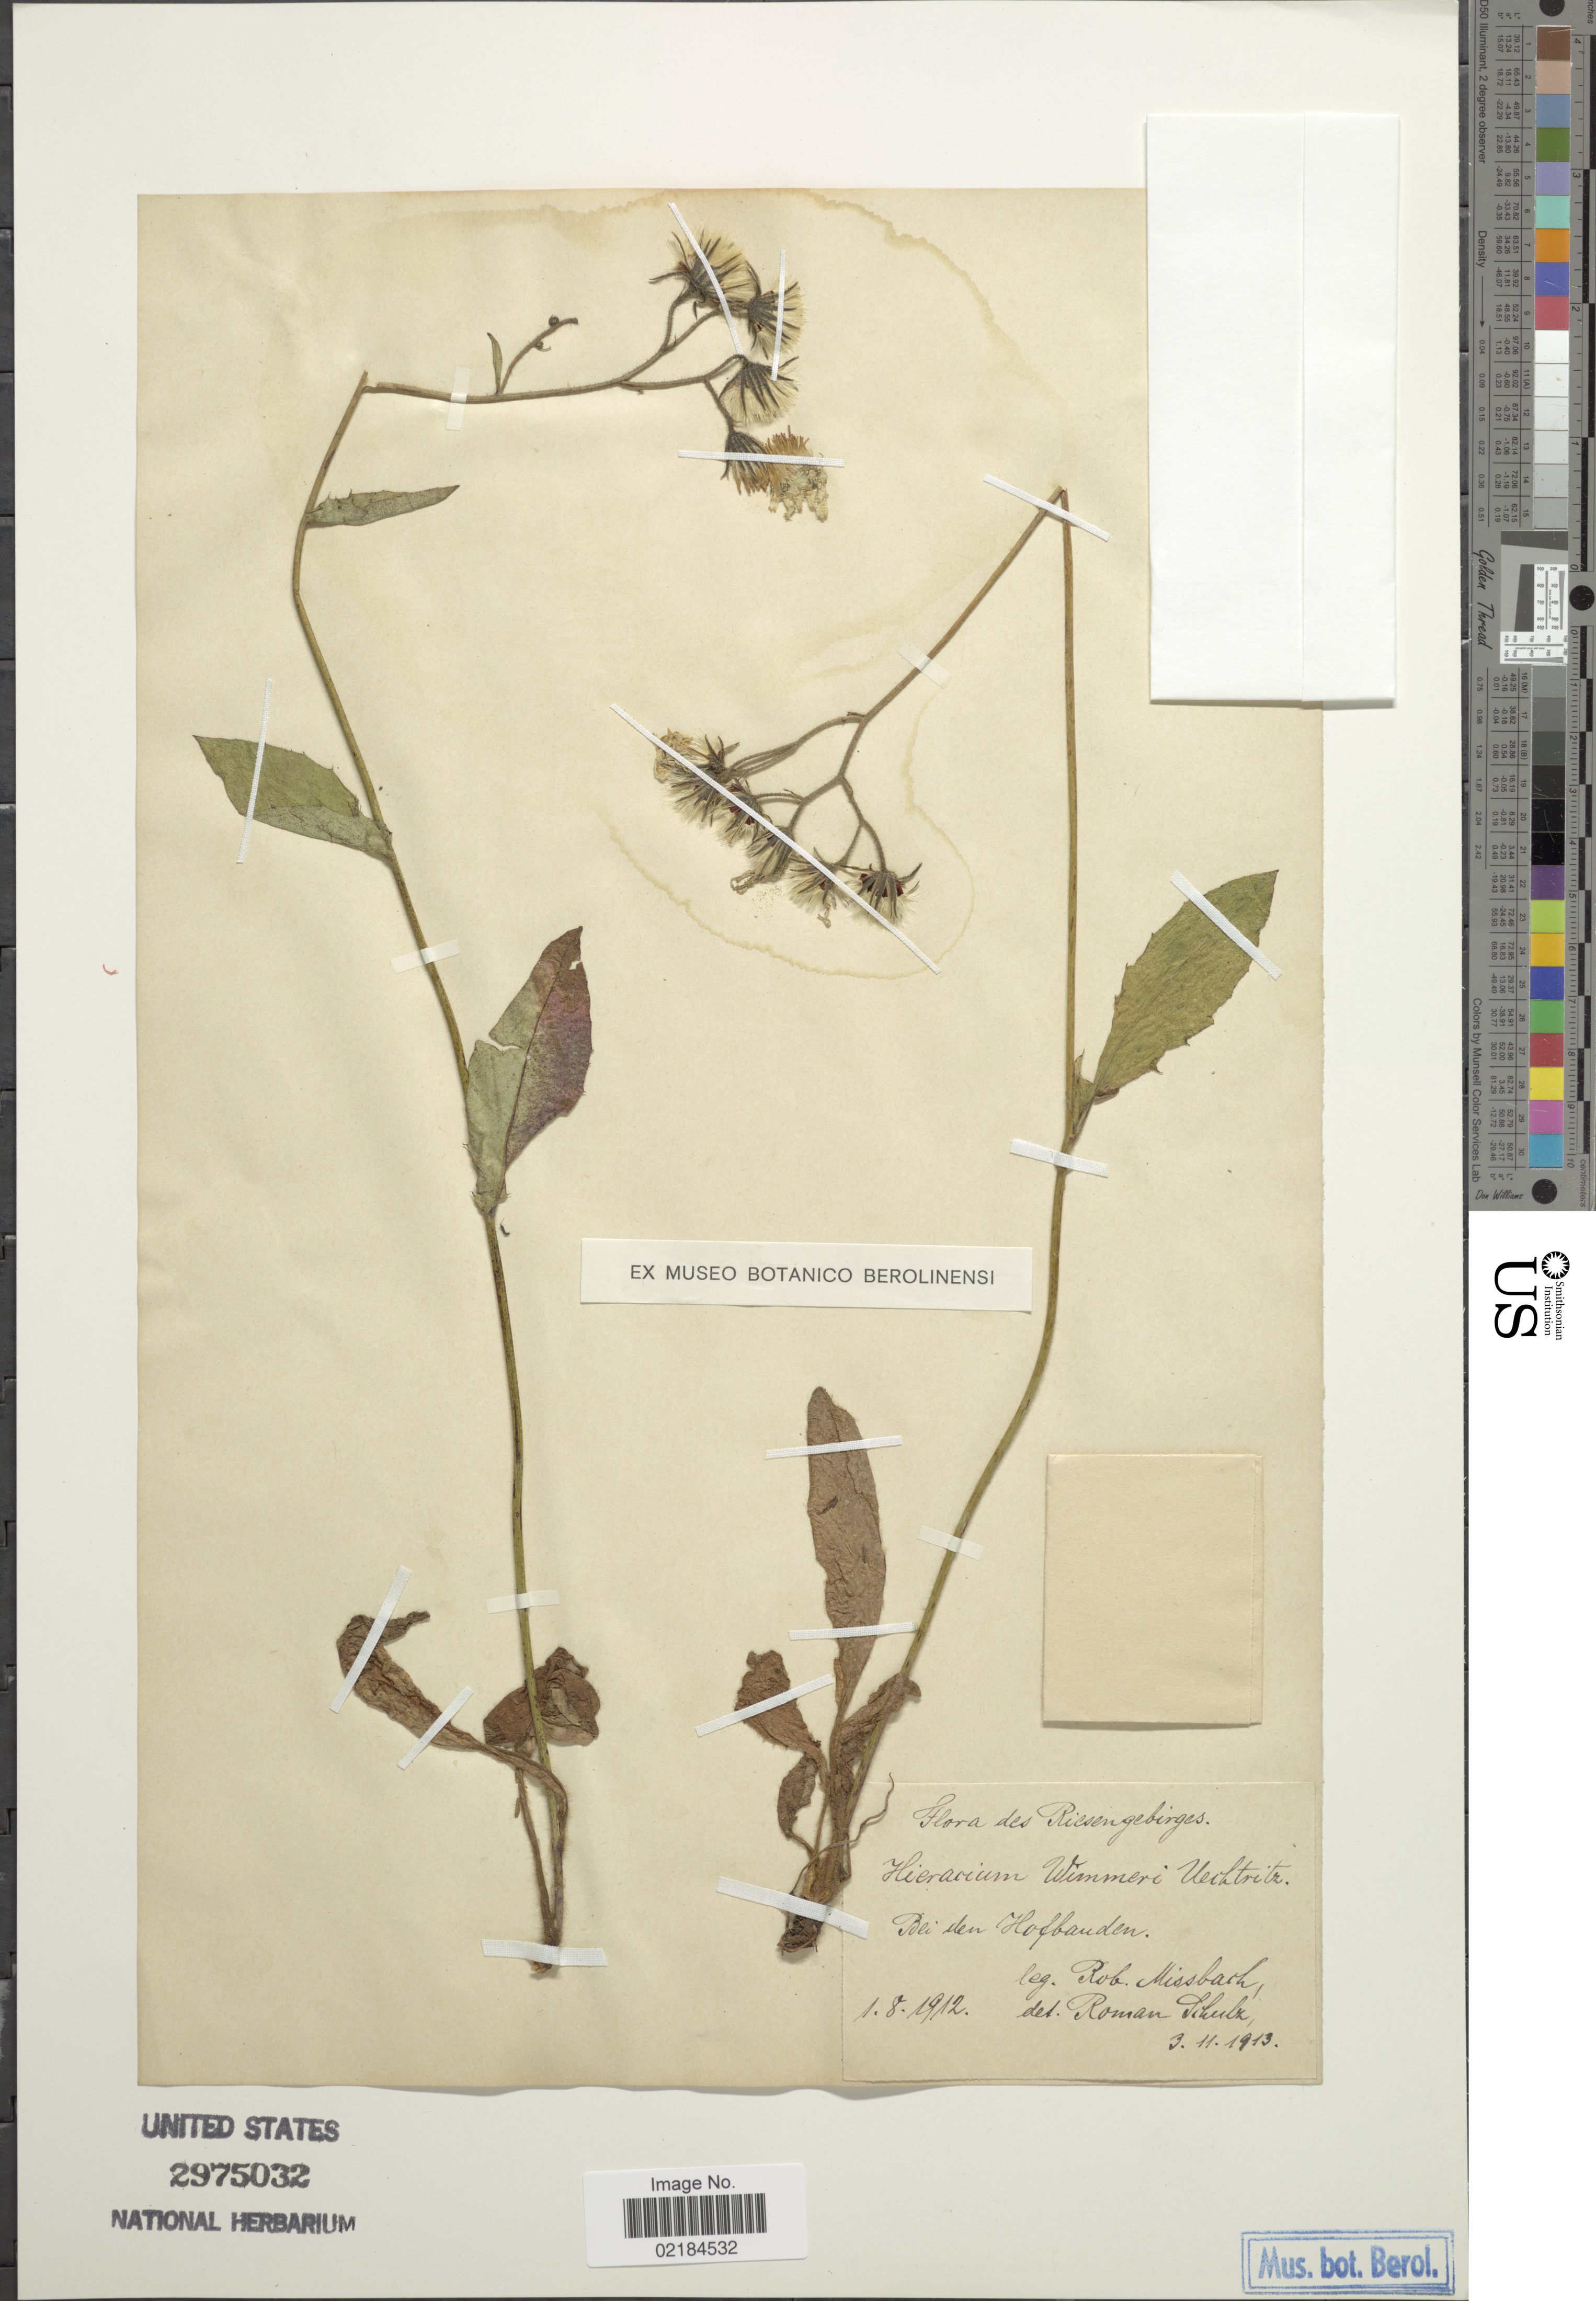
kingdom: Plantae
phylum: Tracheophyta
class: Magnoliopsida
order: Asterales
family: Asteraceae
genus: Hieracium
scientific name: Hieracium froelichianum subsp. wimmeri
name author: (R. Uechtr.) Gottschl. & Greuter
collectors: R. Missbach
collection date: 1912-08-01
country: Poland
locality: Des Riesengebirges, Bei den Hofbanden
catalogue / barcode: US 2975032